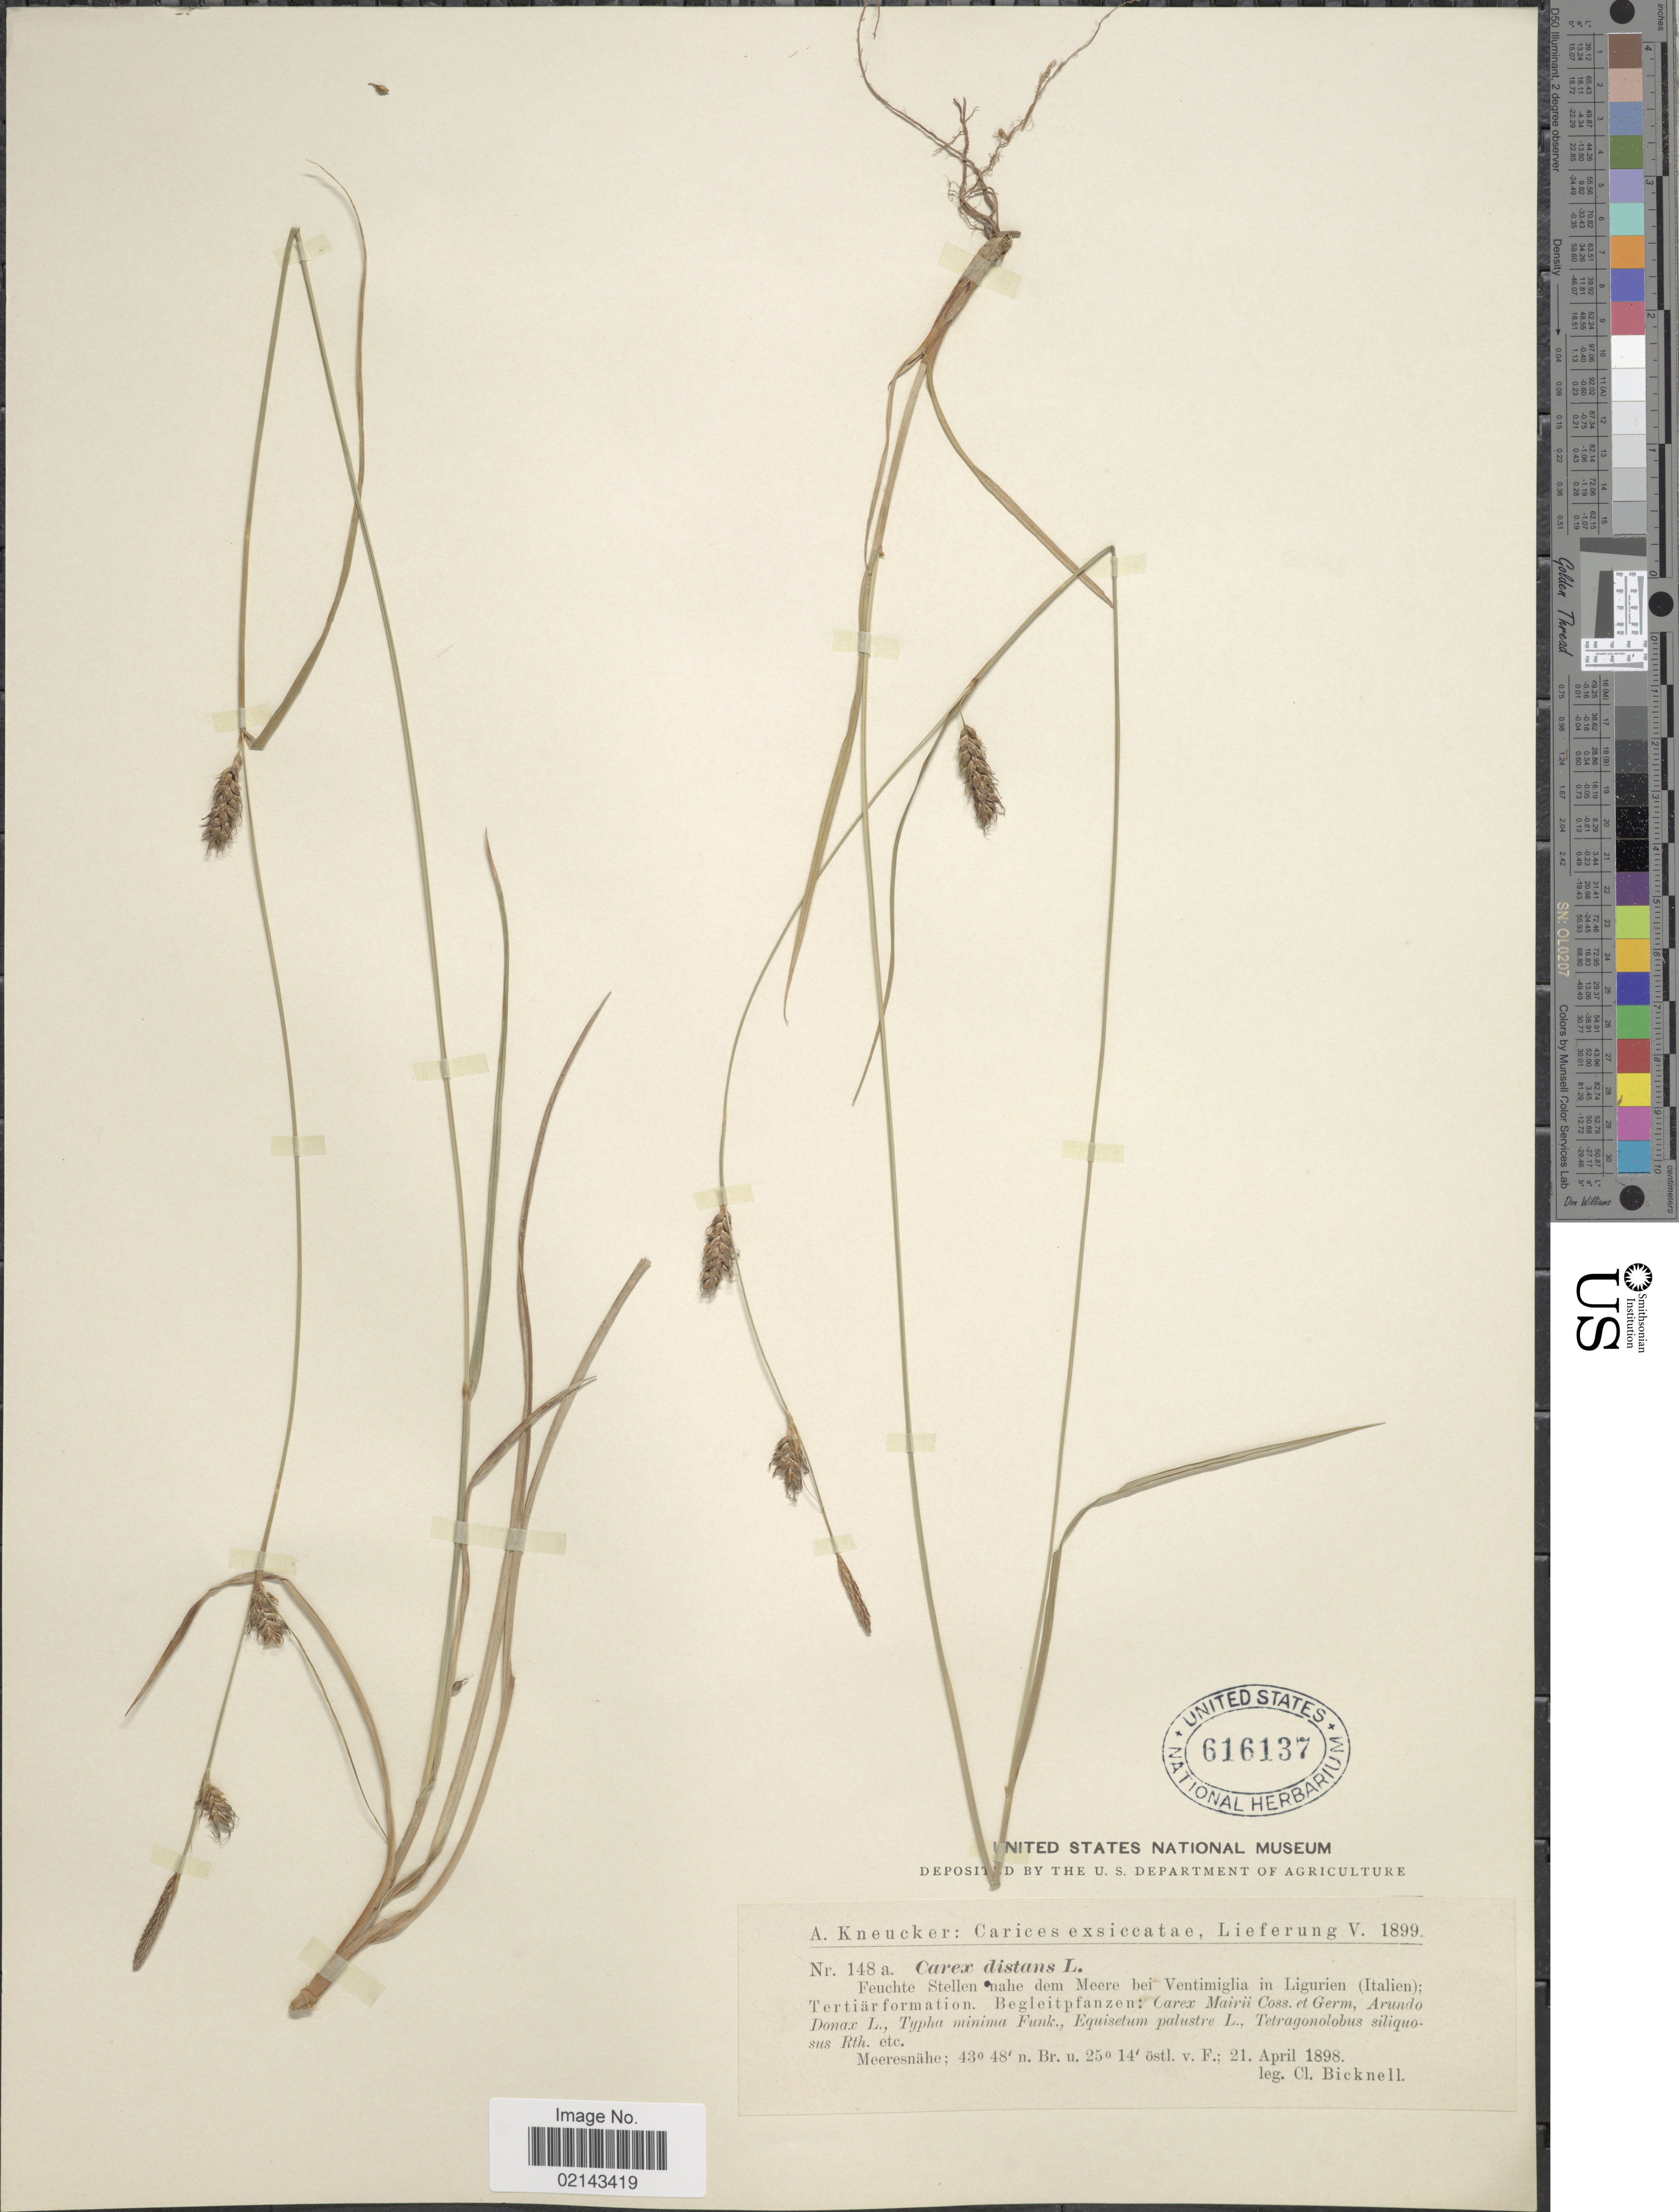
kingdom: Plantae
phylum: Tracheophyta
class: Liliopsida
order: Poales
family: Cyperaceae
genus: Carex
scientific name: Carex distans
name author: L.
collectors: C. Bicknell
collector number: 148a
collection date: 1898-04-21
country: Italy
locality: Feuchte Stellen nahe dem Meere bei Ventimiglia in Ligurien (Italien); Tertiarformation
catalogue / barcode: US 616137